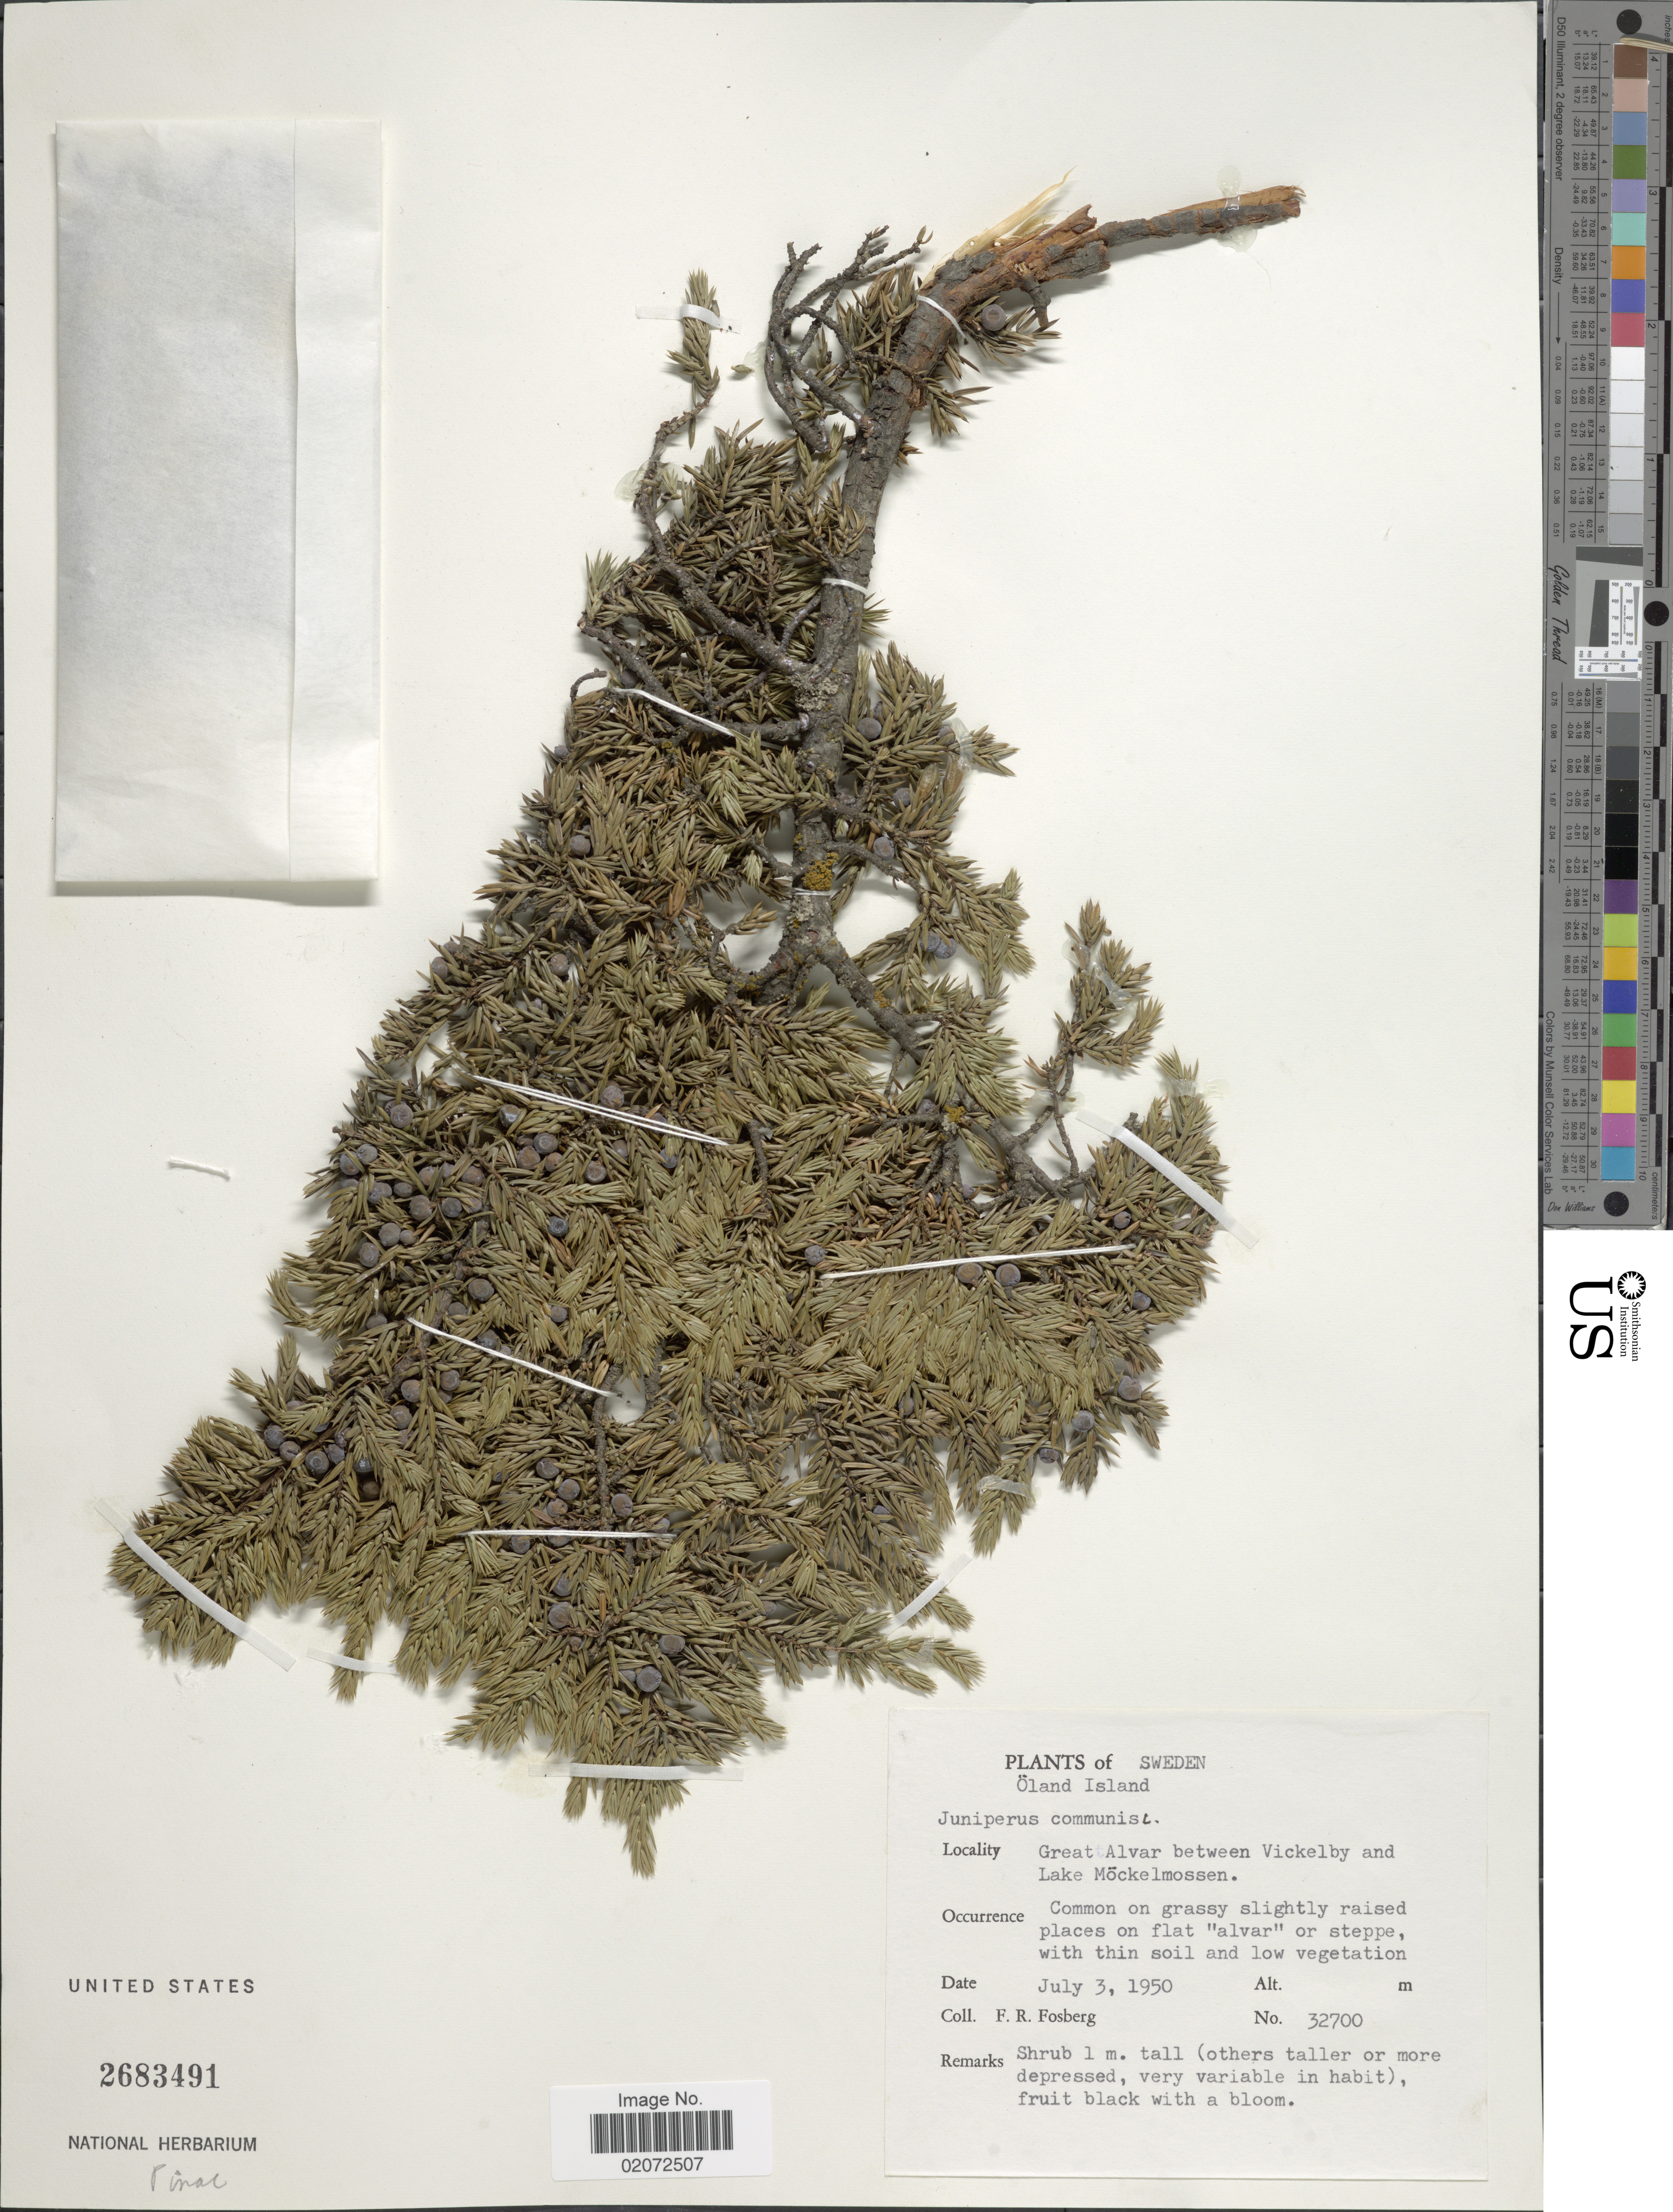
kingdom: Plantae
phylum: Tracheophyta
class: Pinopsida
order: Pinales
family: Cupressaceae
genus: Juniperus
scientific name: Juniperus communis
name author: L.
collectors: F. R. Fosberg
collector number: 32700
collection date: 1950-07-03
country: Sweden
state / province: Kalmar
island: Oland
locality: Oland Island. Great Alvar between Vickelby and Lake Mockelmossen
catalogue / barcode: US 2683491